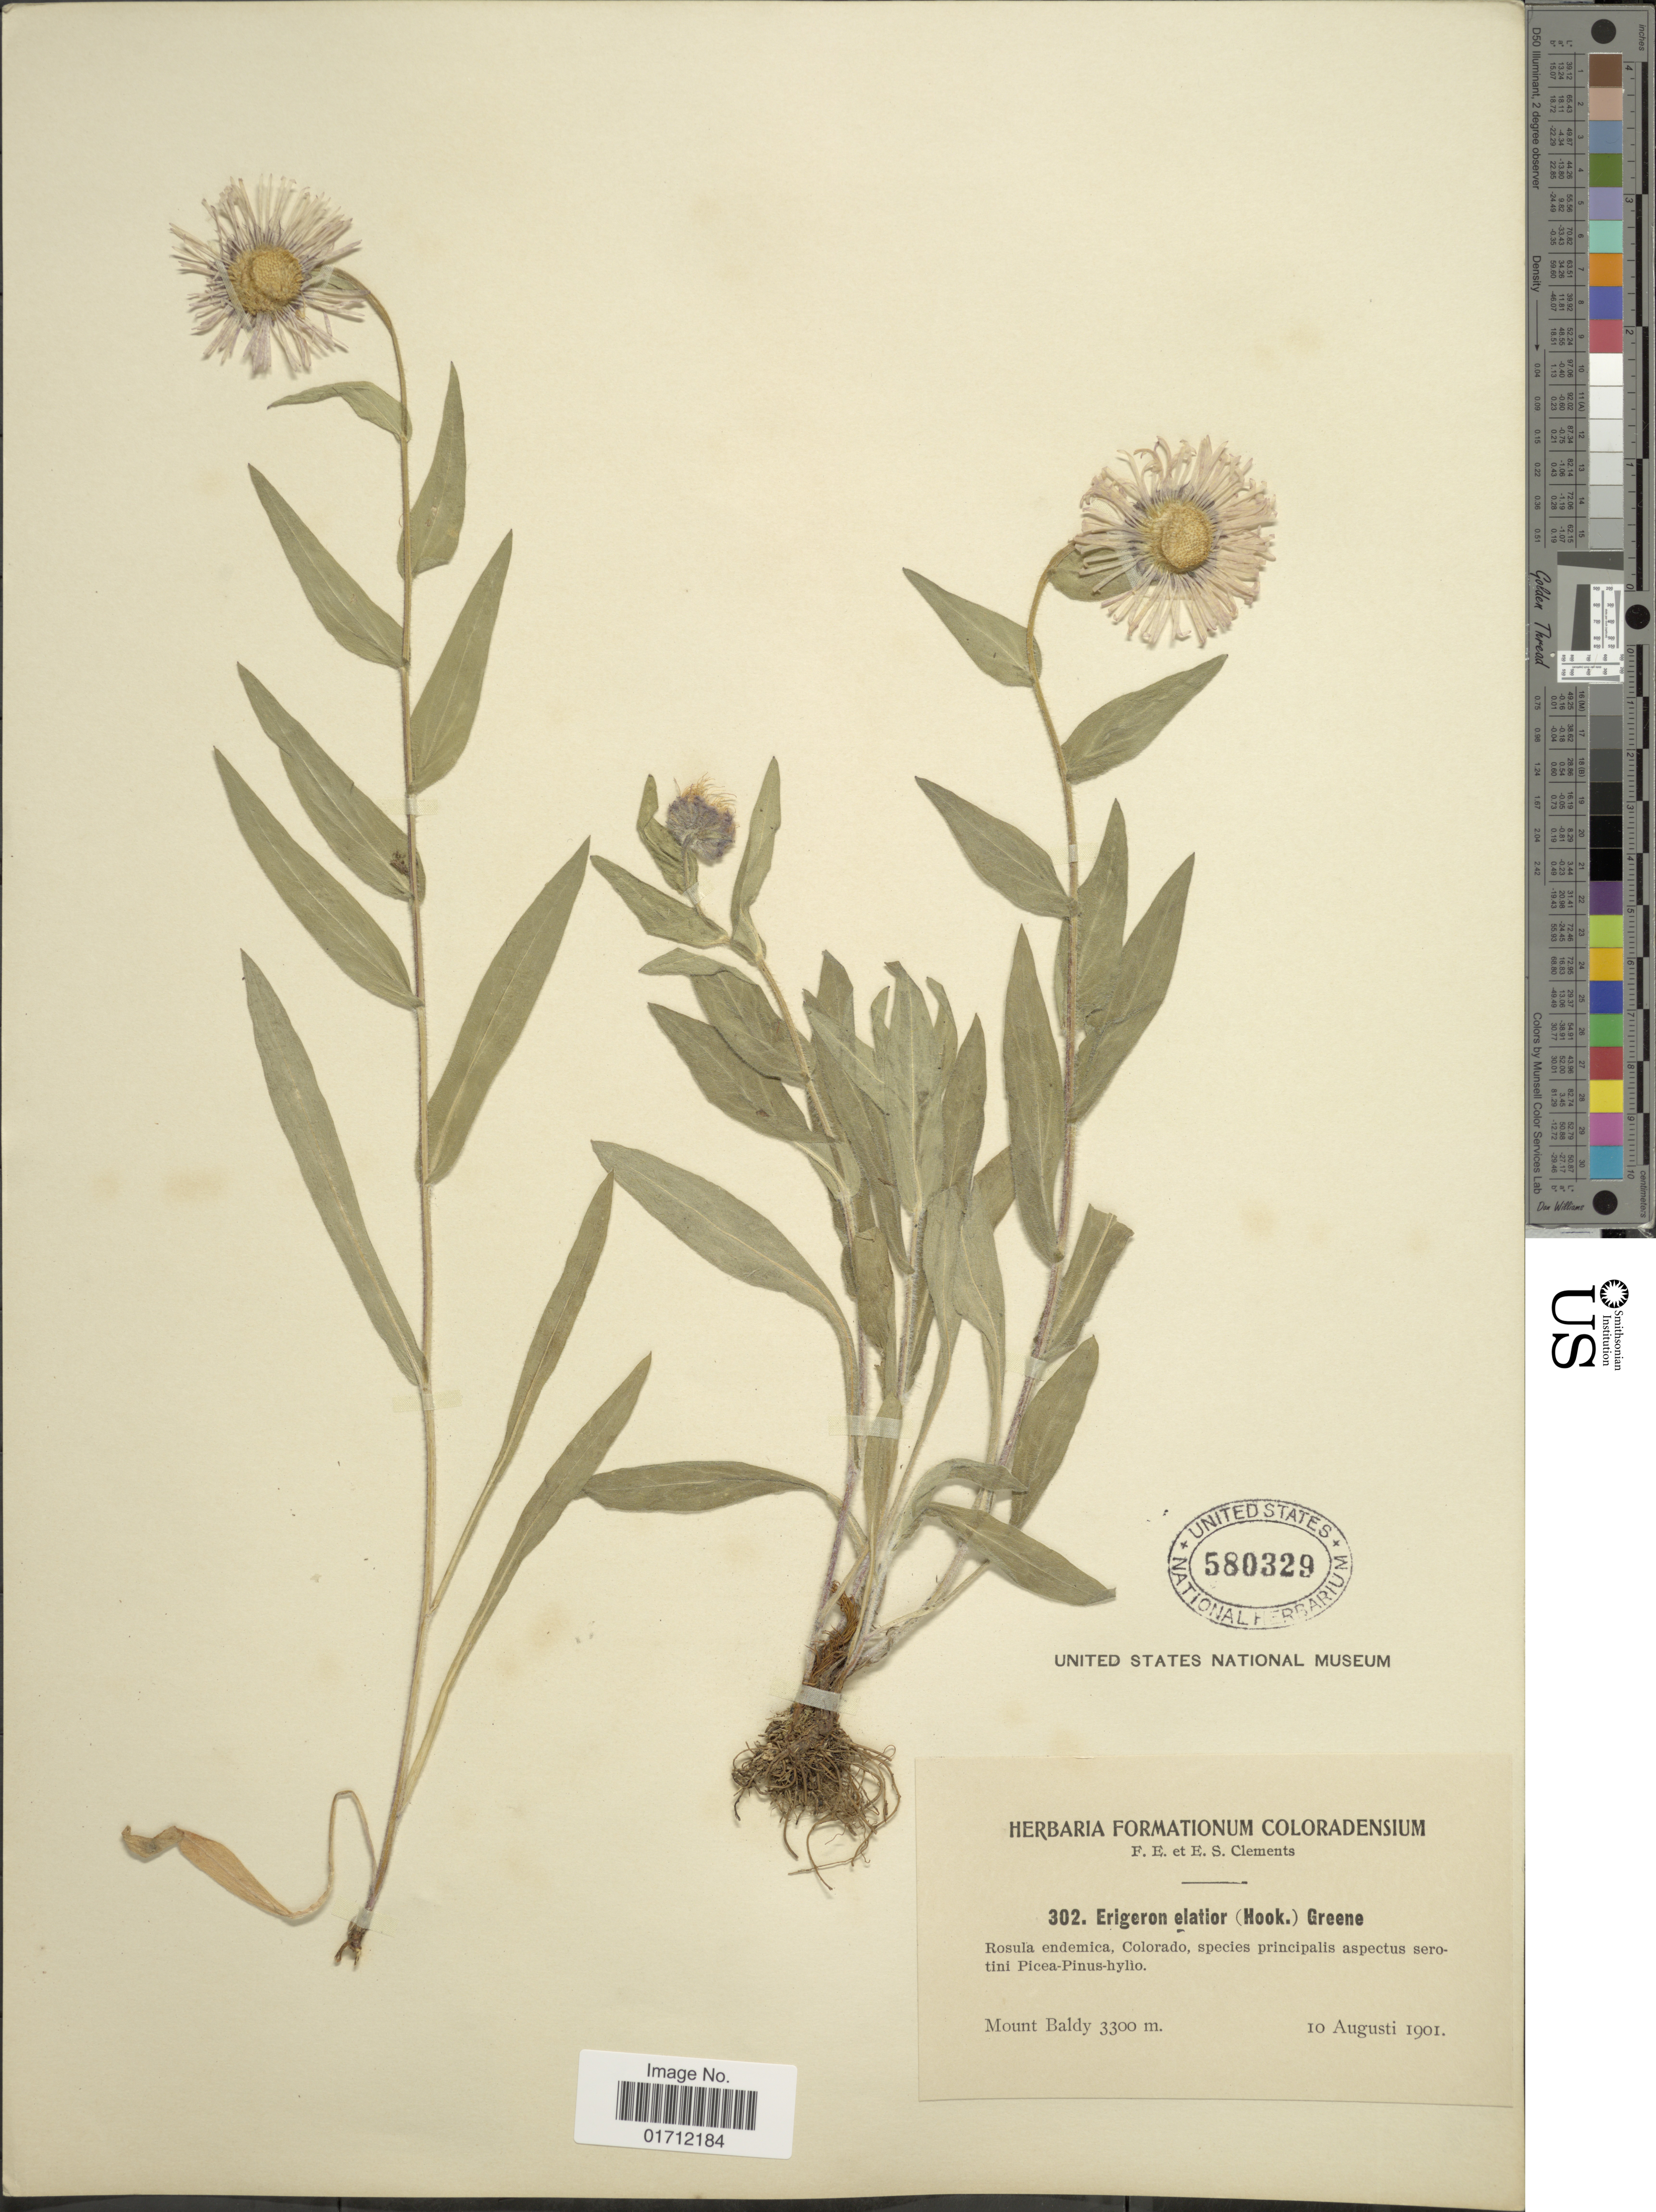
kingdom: Plantae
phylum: Tracheophyta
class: Magnoliopsida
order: Asterales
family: Asteraceae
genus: Erigeron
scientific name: Erigeron elatior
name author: (A. Gray) Greene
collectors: F. E. Clements & E. S. Clements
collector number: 302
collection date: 1901-08-10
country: United States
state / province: Colorado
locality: Rosula endemica, Colorado, Mount Baldy.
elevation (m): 3300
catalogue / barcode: US 580329